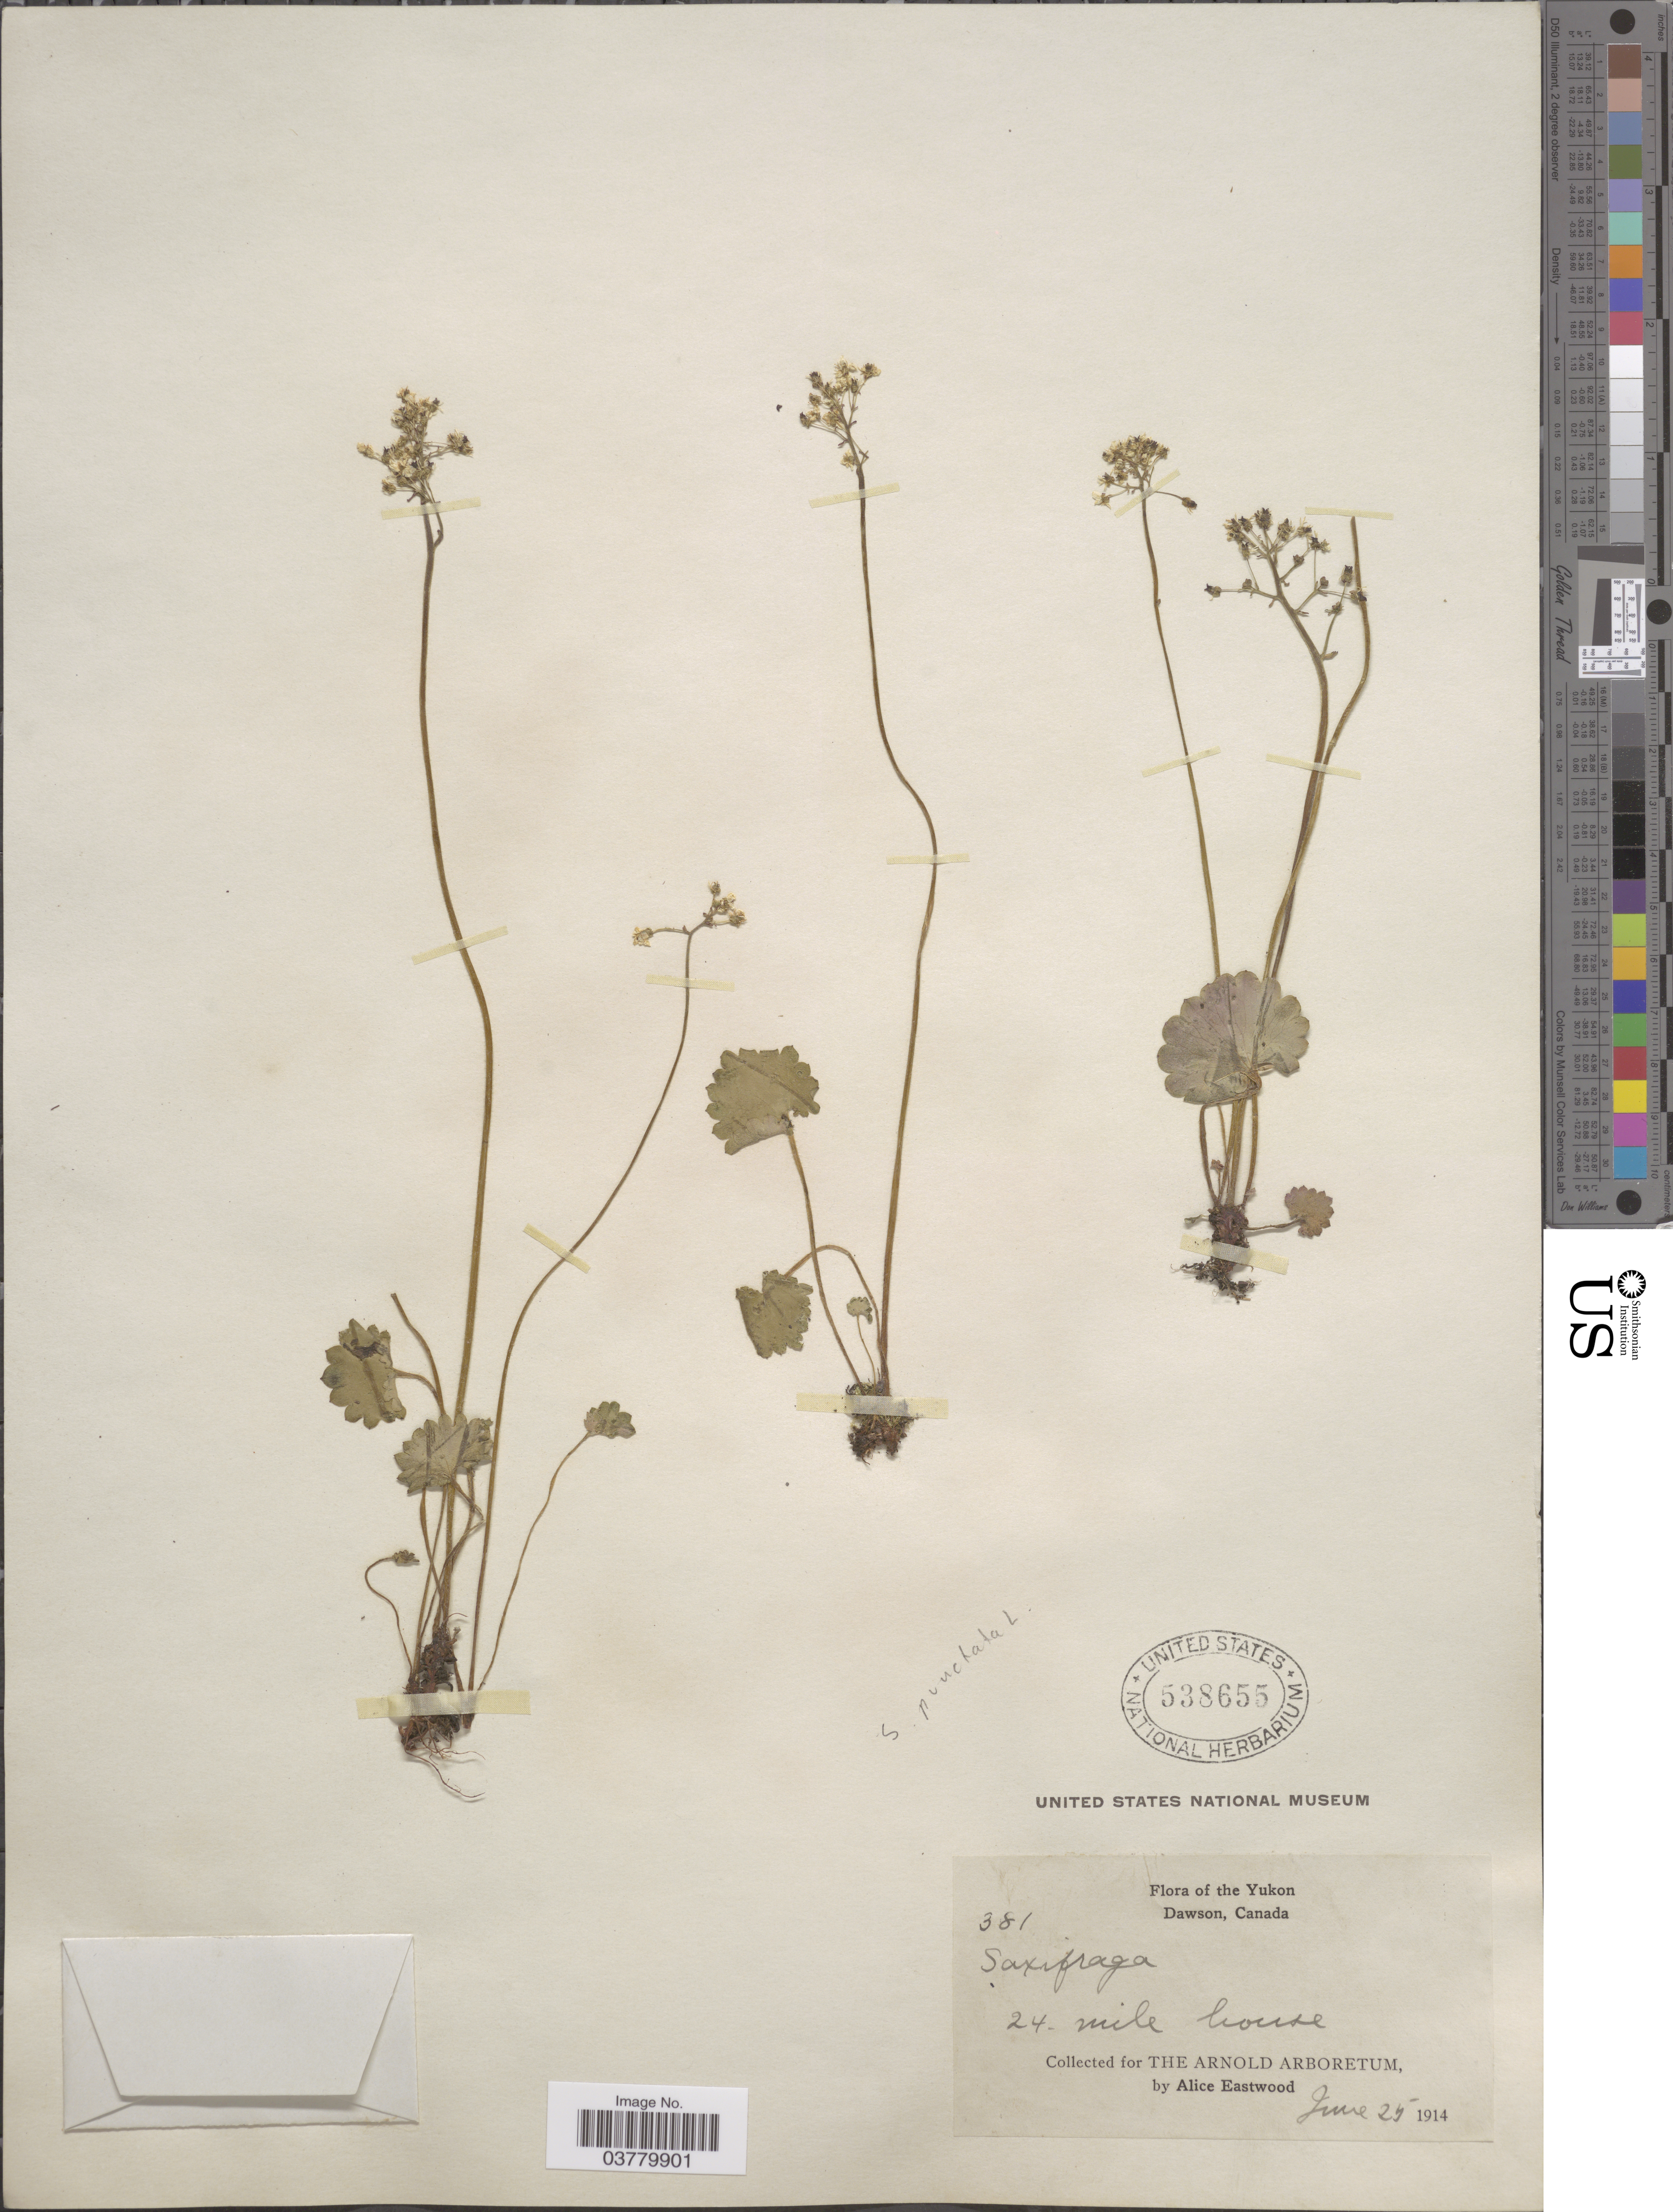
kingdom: Plantae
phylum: Tracheophyta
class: Magnoliopsida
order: Saxifragales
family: Saxifragaceae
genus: Micranthes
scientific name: Micranthes nelsoniana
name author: (D. Don) Small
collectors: A. Eastwood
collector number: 381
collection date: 1914-06-25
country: Canada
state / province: Yukon Territory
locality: Yukon. Dawson, Canada. 24 mile house.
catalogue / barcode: US 538655